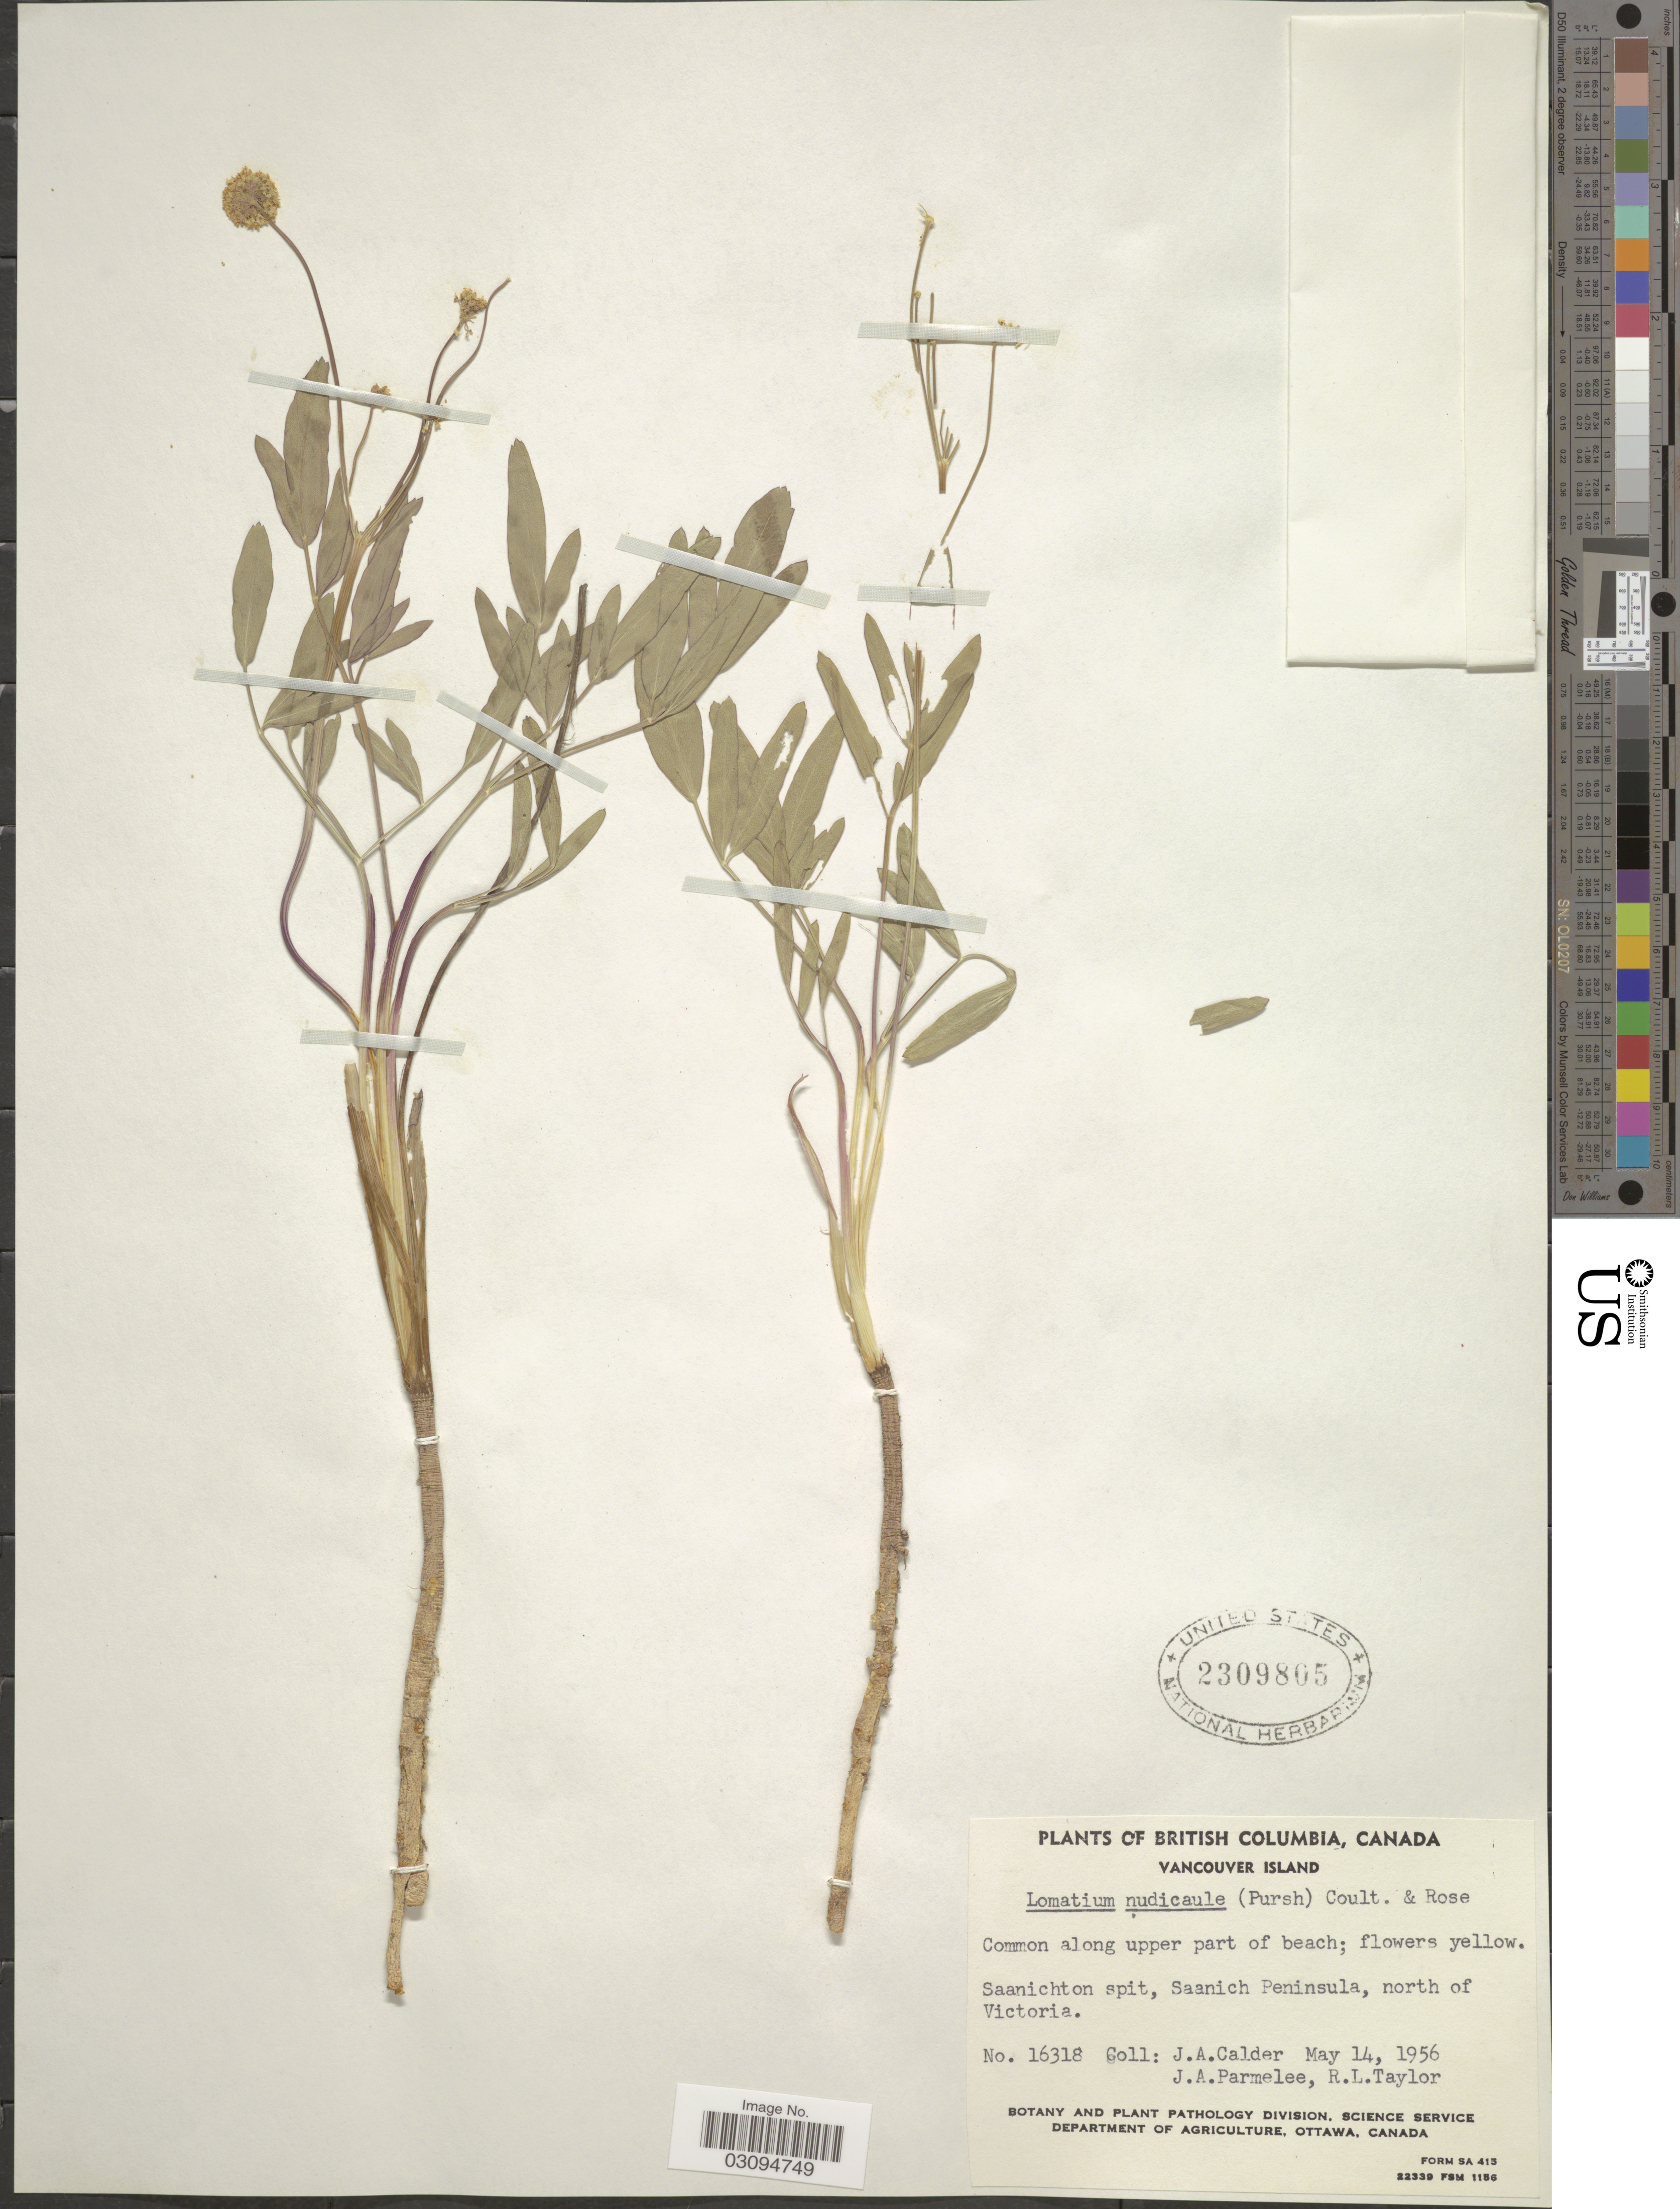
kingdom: Plantae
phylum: Tracheophyta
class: Magnoliopsida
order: Apiales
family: Apiaceae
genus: Lomatium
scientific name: Lomatium nudicaule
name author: (Pursh) J.M. Coult. & Rose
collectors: J. A. Calder, J. A. Parmelee & R. Taylor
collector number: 16318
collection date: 1956-05-14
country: Canada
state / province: British Columbia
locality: British Columbia, Vancouver Island. Saanichton spit, Saanich Peninsula, north of Victoria.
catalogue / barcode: US 2309805